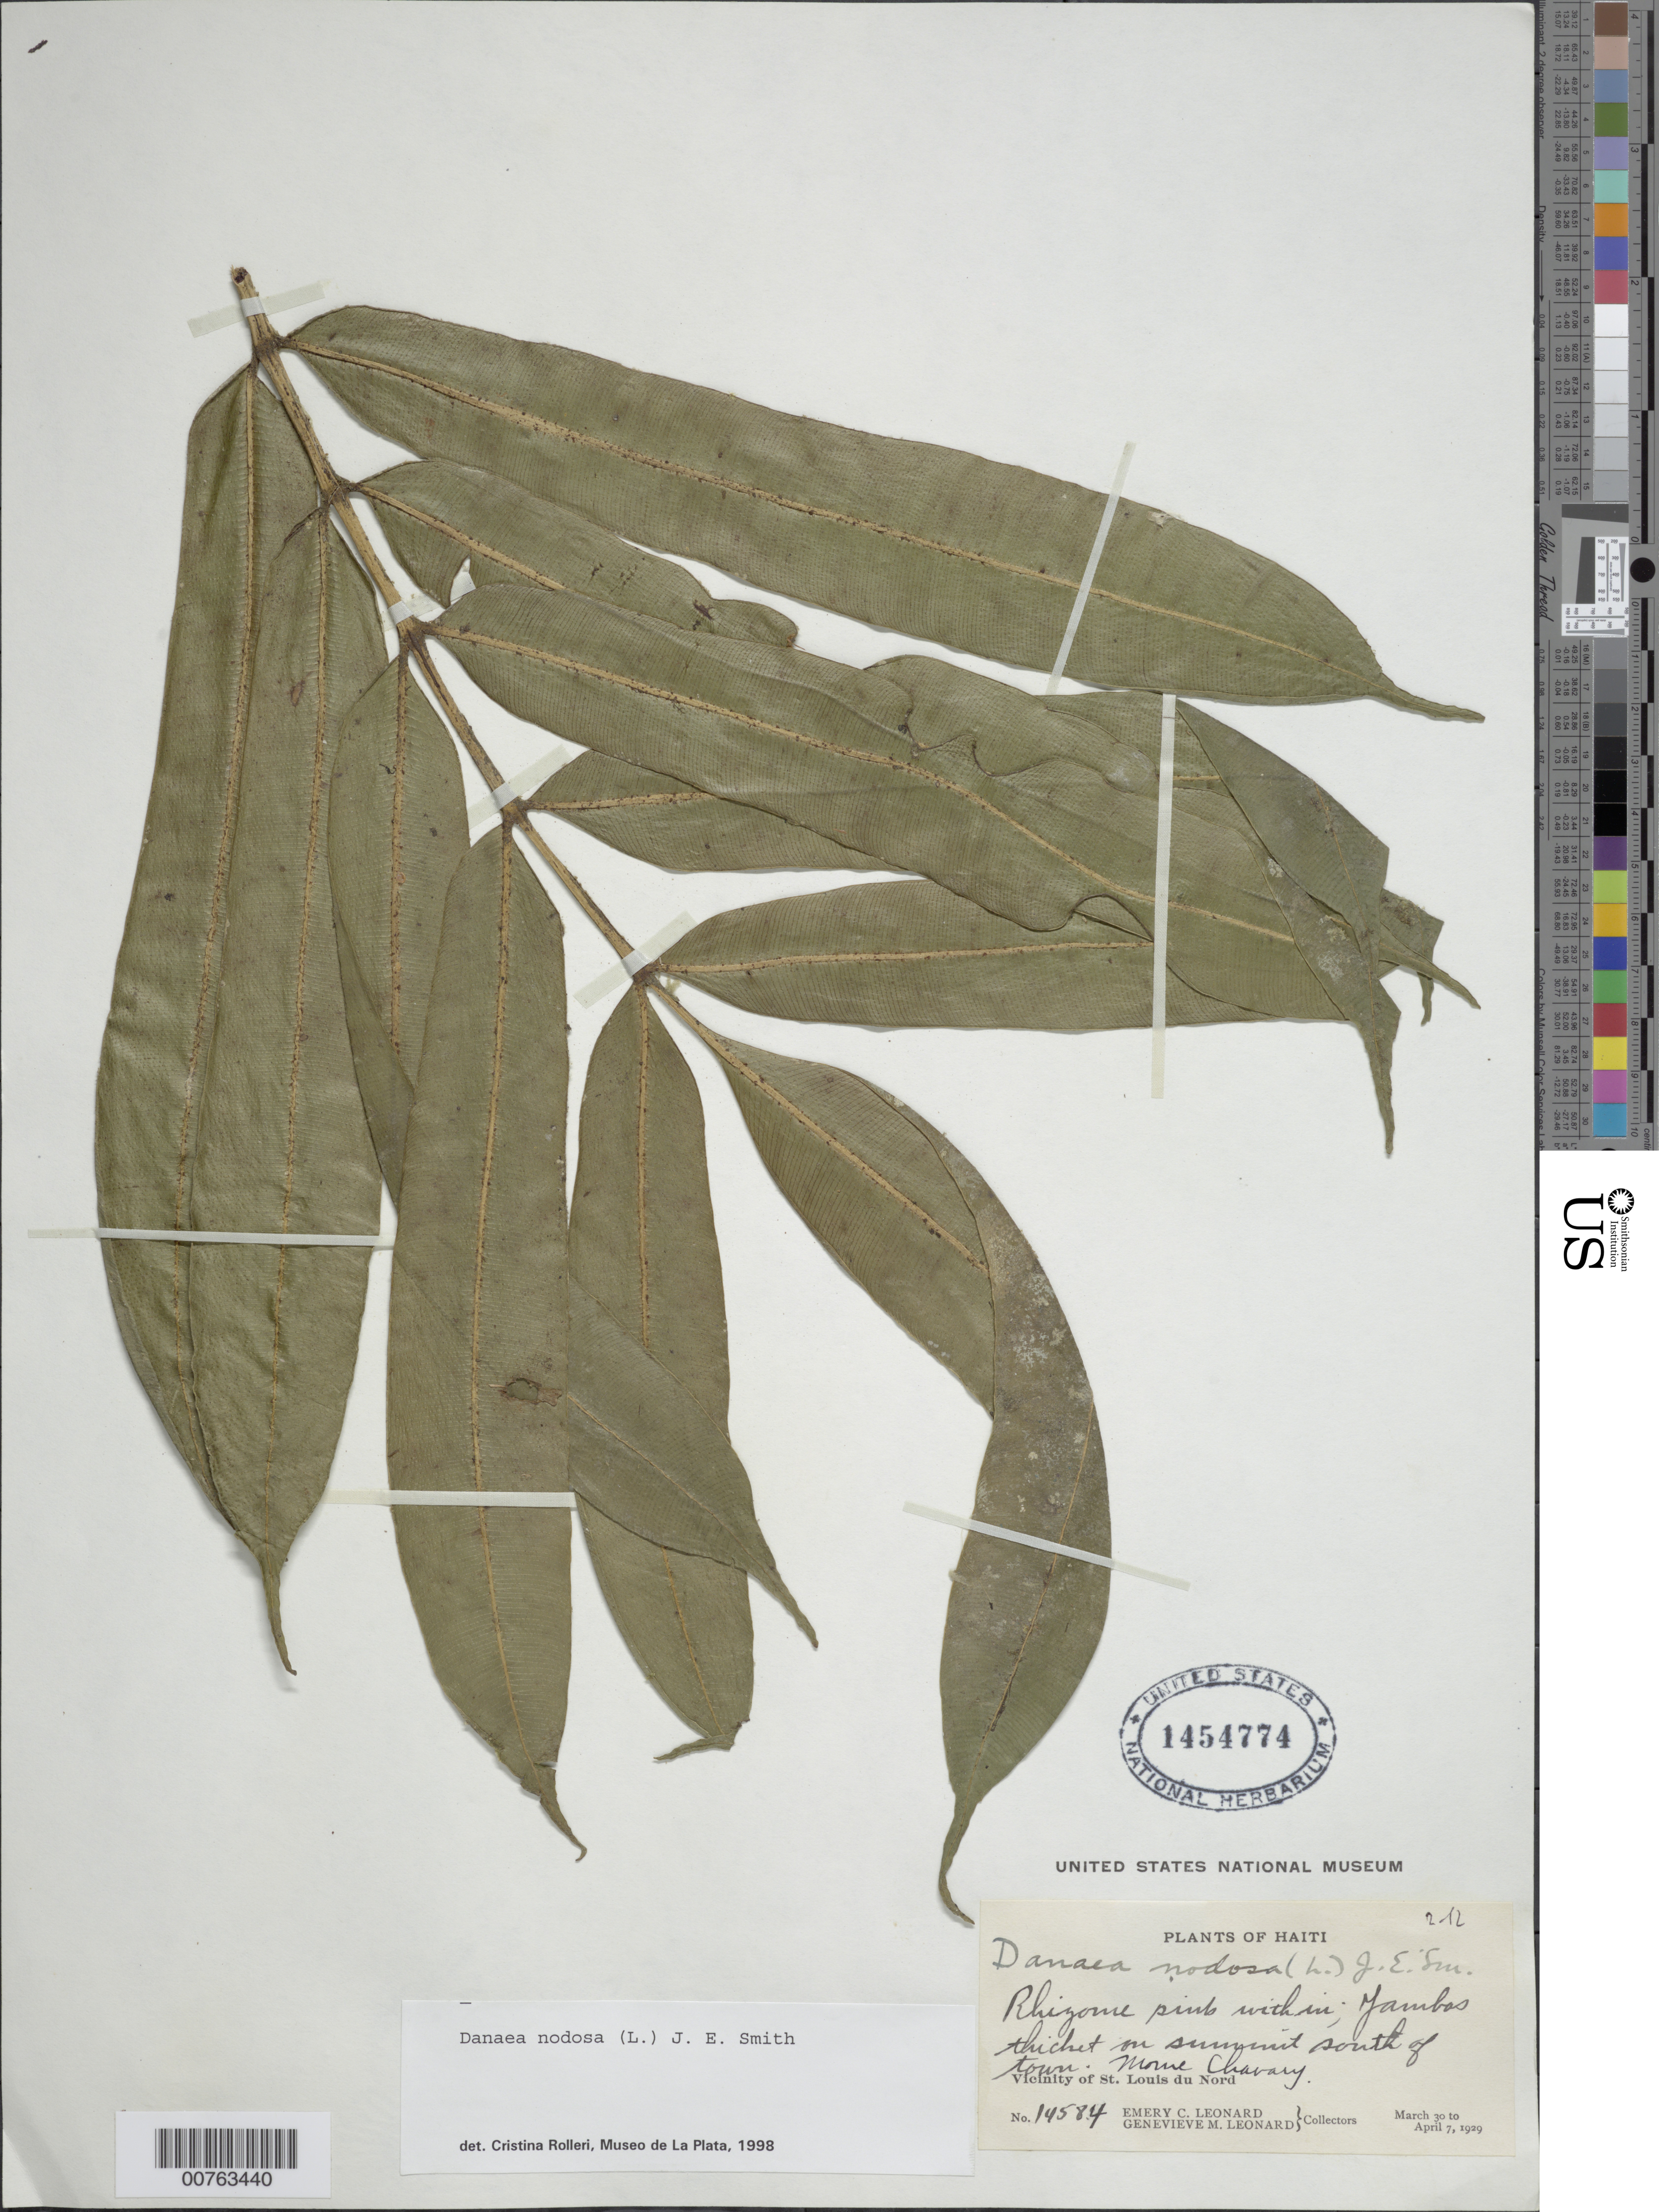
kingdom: Plantae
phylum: Tracheophyta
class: Polypodiopsida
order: Marattiales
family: Marattiaceae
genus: Danaea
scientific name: Danaea nodosa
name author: (L.) Sm.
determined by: Rolleri, Cristina H.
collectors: E. C. Leonard & G. M. Leonard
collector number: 14584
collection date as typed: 30 Mar 1929 07 Apr 1929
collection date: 1929-03-30/1929-04-07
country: Haiti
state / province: Nord-Óuest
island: Hispaniola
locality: Vicinity of St. Louis du Nord, Jambos thicket on summit S of town. Morne Chavary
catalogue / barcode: US 1454774